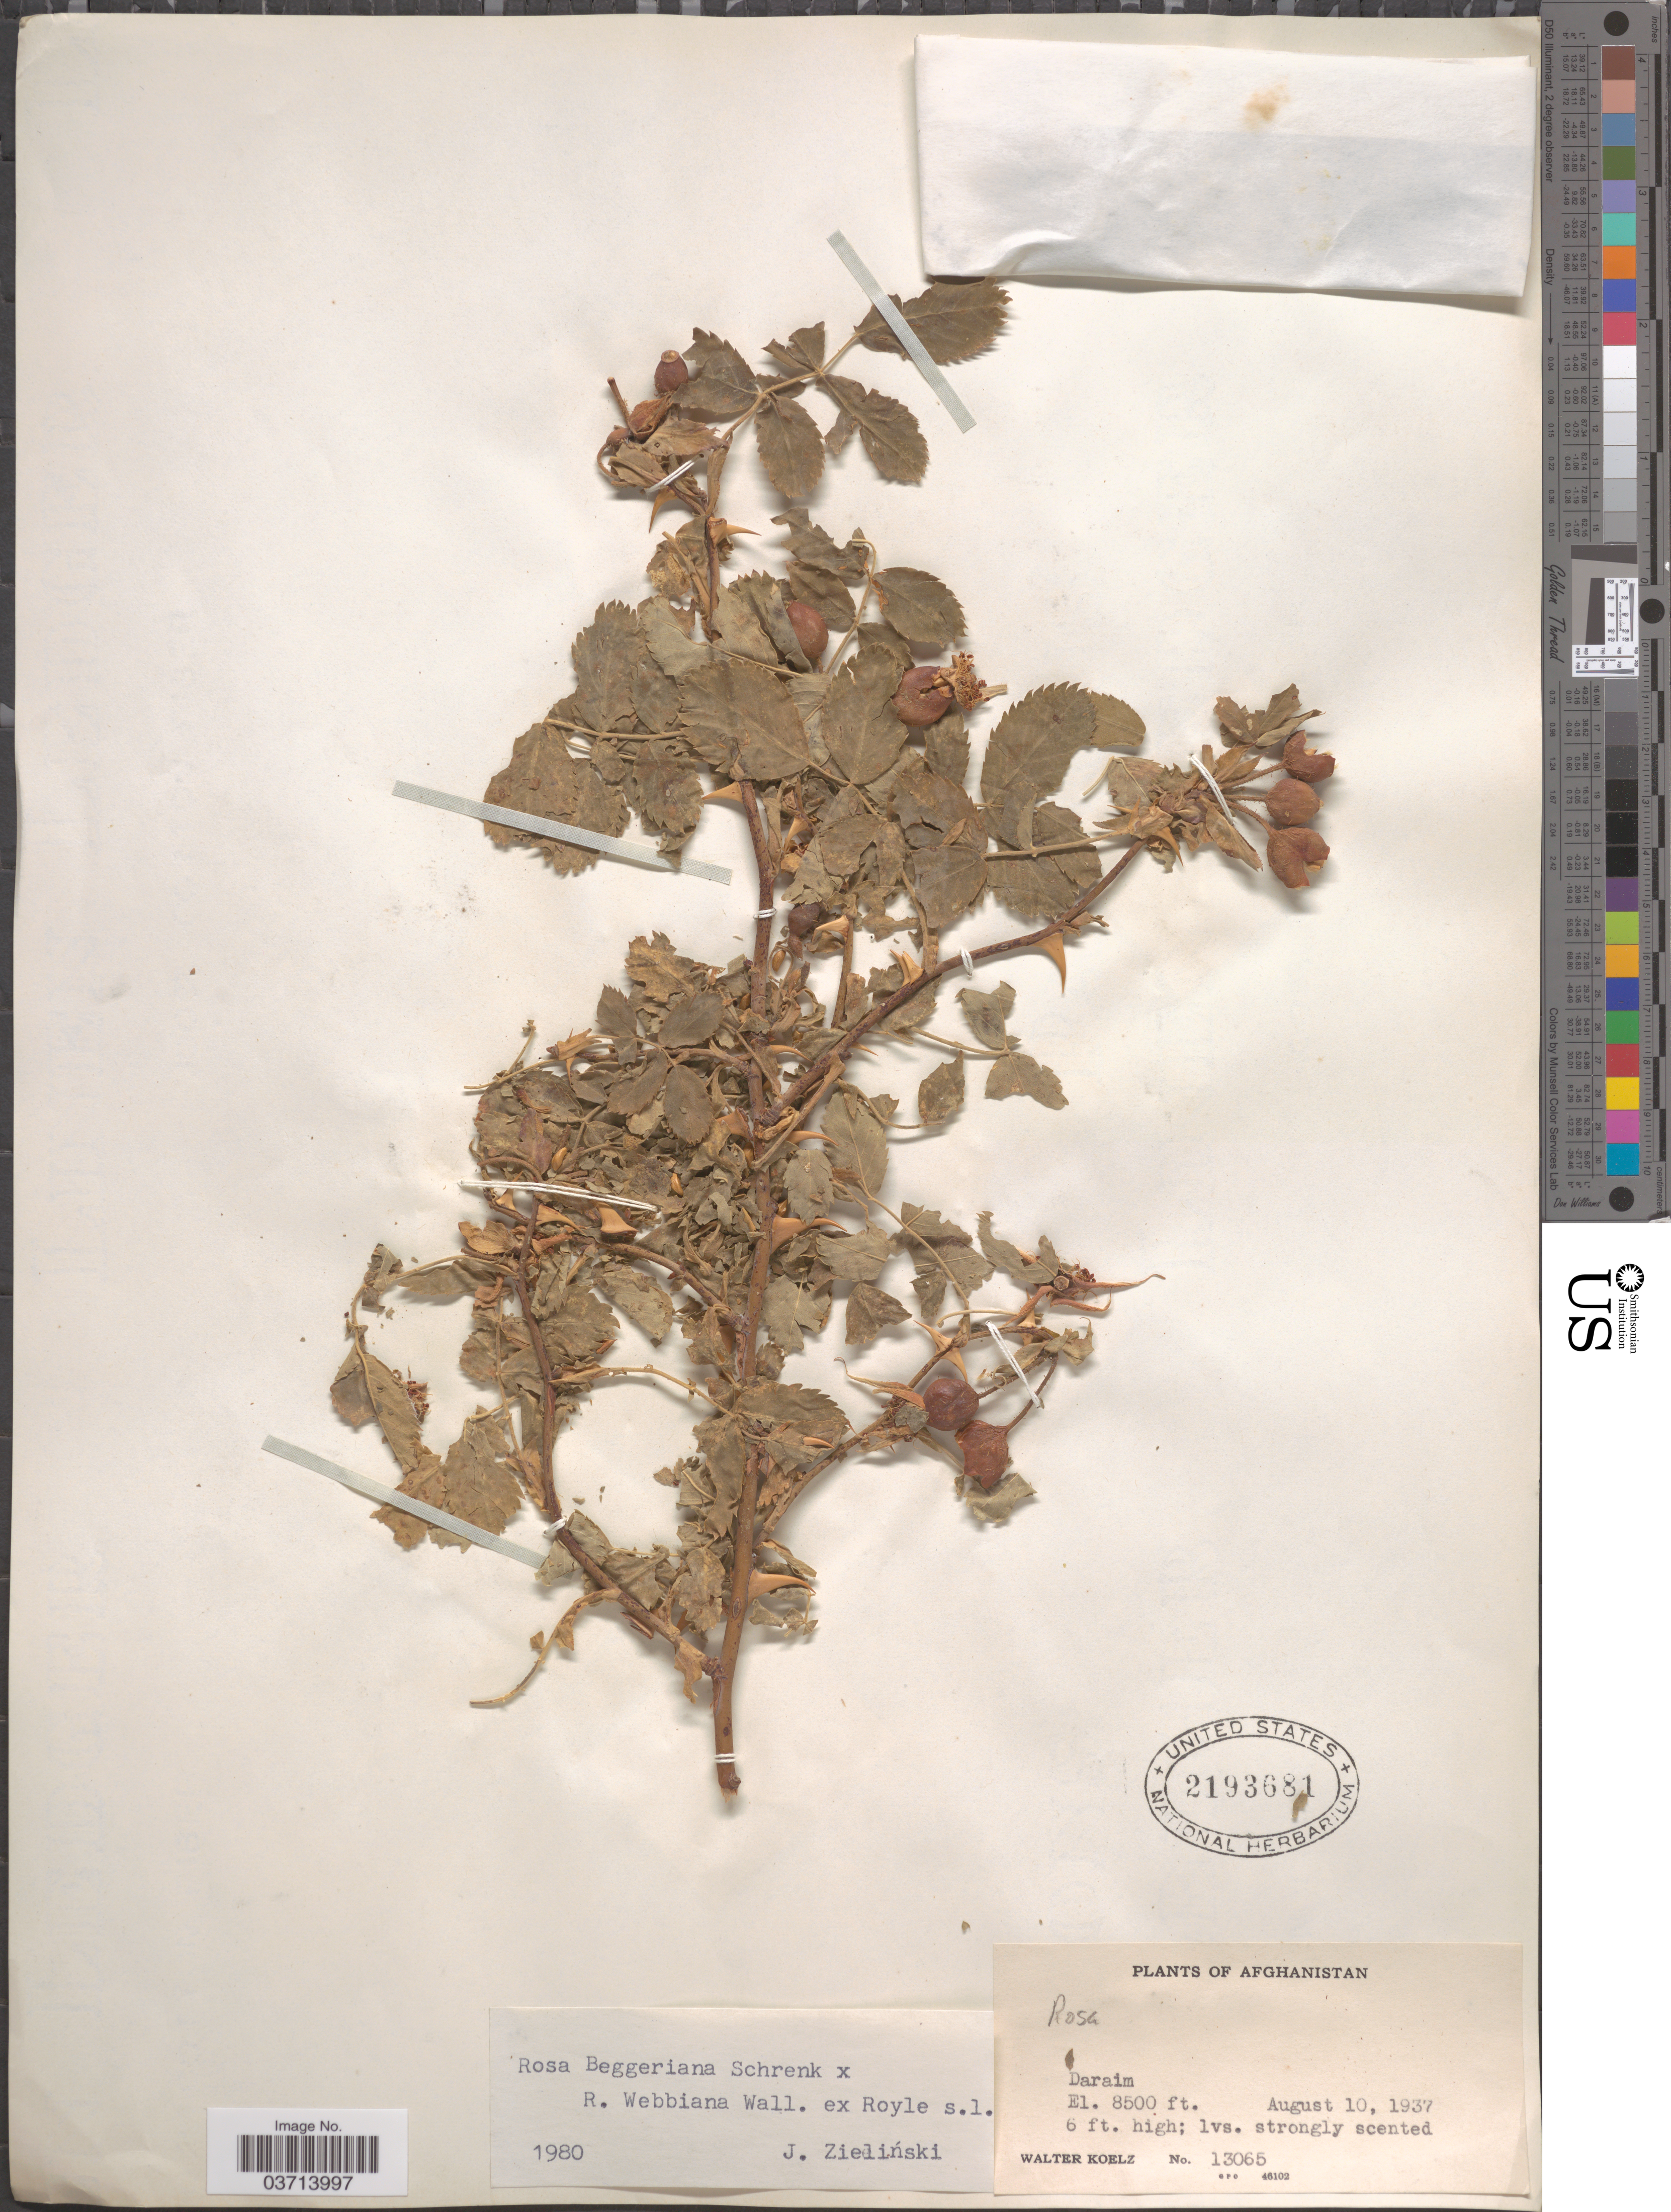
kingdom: Plantae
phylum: Tracheophyta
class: Magnoliopsida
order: Rosales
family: Rosaceae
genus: Rosa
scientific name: Rosa beggeriana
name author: Schrenk ex Fisch. & C.A. Mey.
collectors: W. N. Koelz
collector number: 13065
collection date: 1937-08-10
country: Afghanistan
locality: Daraim.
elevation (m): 2591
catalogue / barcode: US 2193681